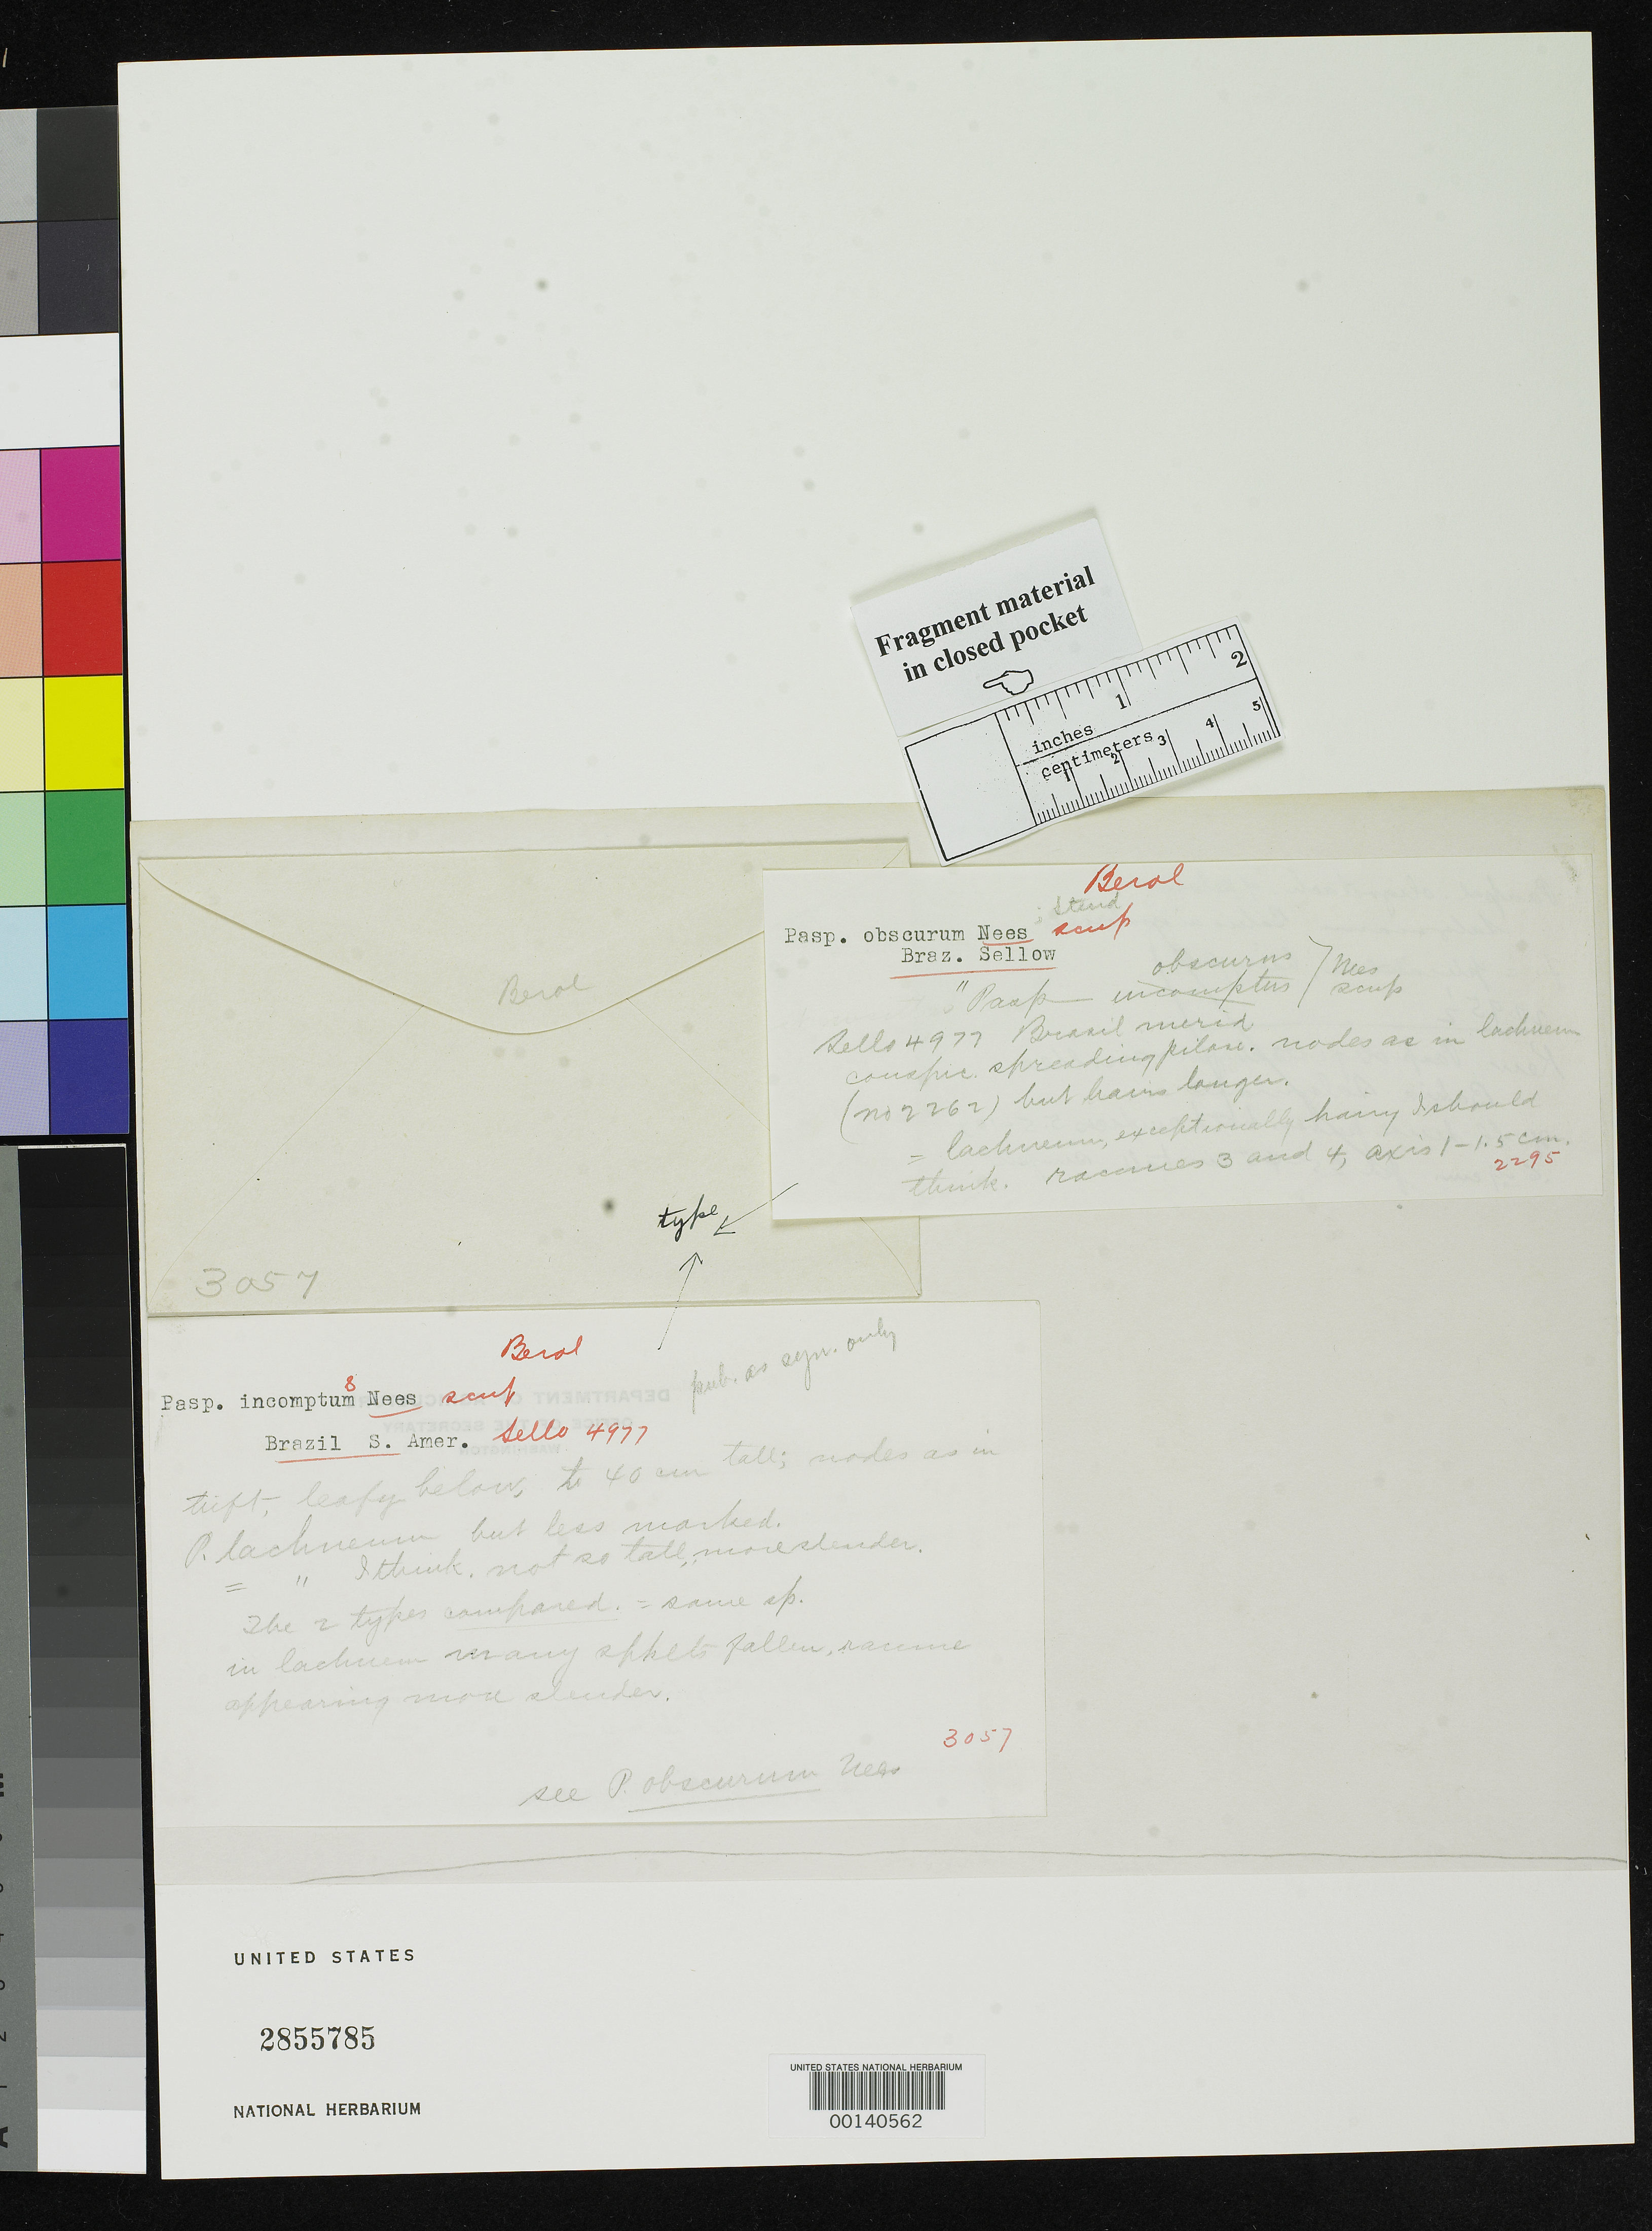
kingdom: Plantae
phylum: Tracheophyta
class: Liliopsida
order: Poales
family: Poaceae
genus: Paspalum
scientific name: Paspalum obscurum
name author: Nees ex Steud.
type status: Type Fragment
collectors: F. Sellow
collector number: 4977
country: Brazil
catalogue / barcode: US 2855785